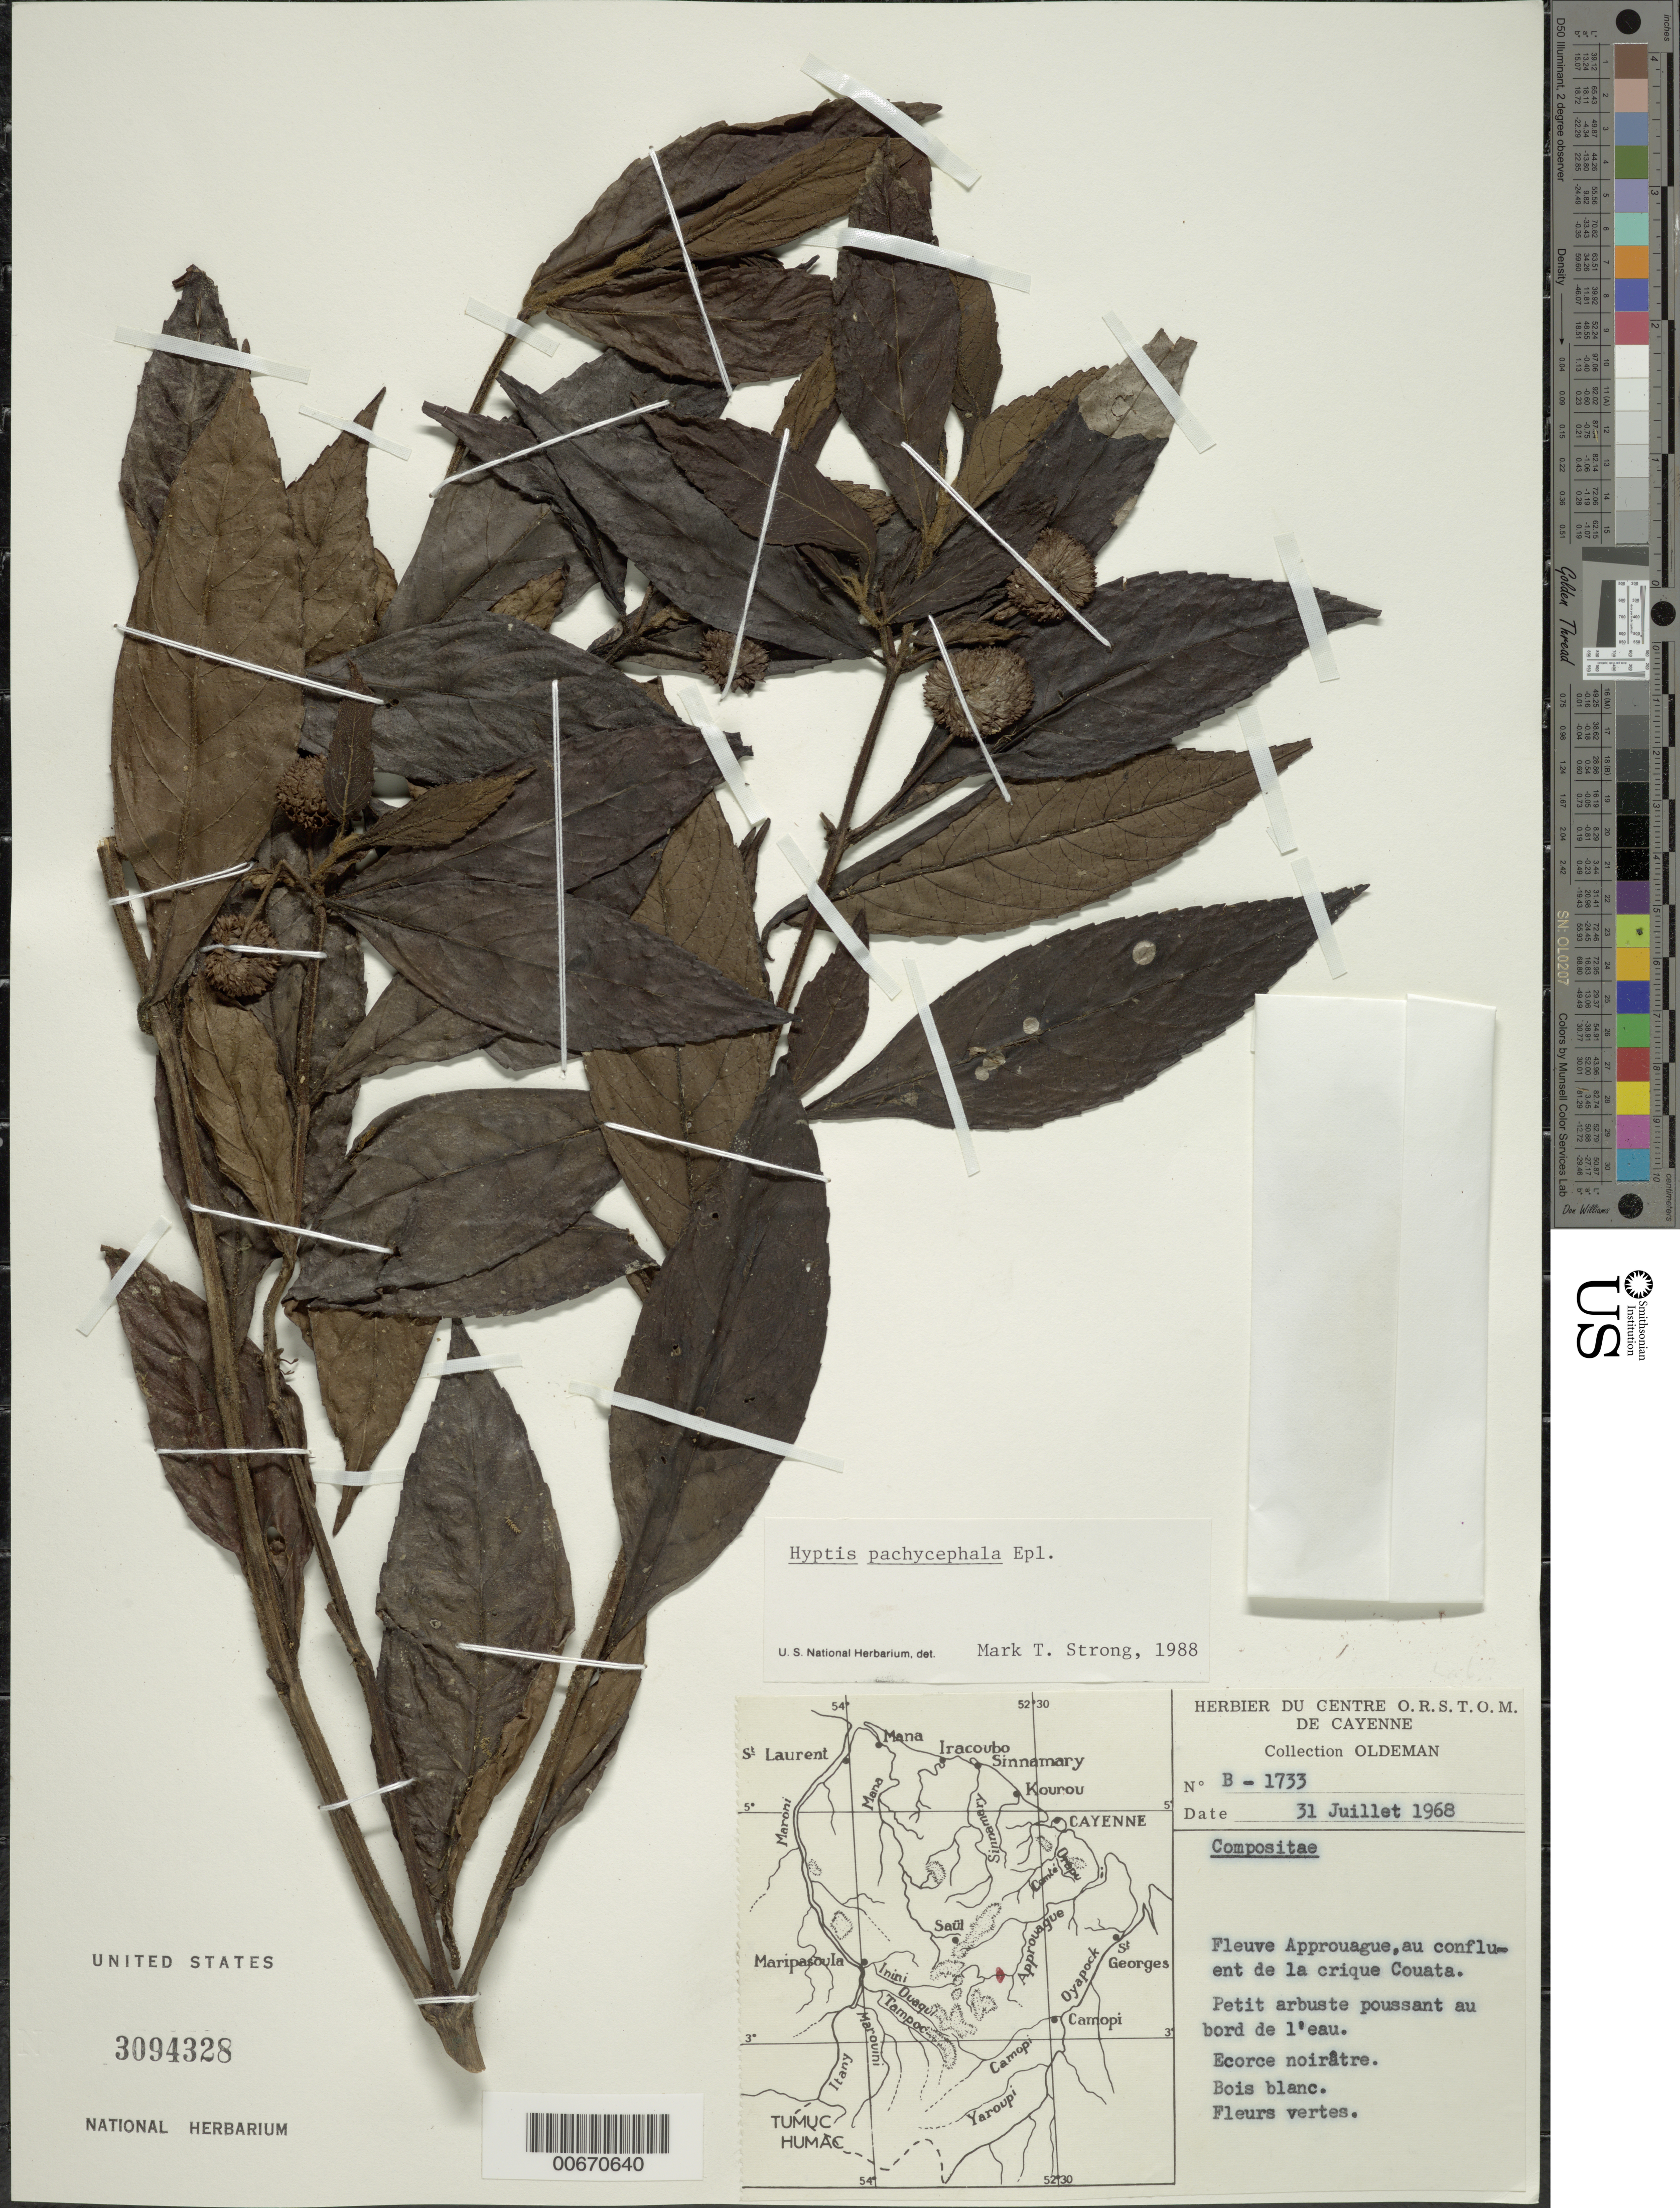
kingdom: Plantae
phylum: Tracheophyta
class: Magnoliopsida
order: Lamiales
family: Lamiaceae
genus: Hyptis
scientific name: Hyptis pachycephala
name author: Epling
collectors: -- Oldeman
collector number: B-1733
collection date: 1968-07-31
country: French Guiana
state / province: Cayenne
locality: Fleuve Approuague, au confluent de la crique Couata.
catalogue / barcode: US 3094328